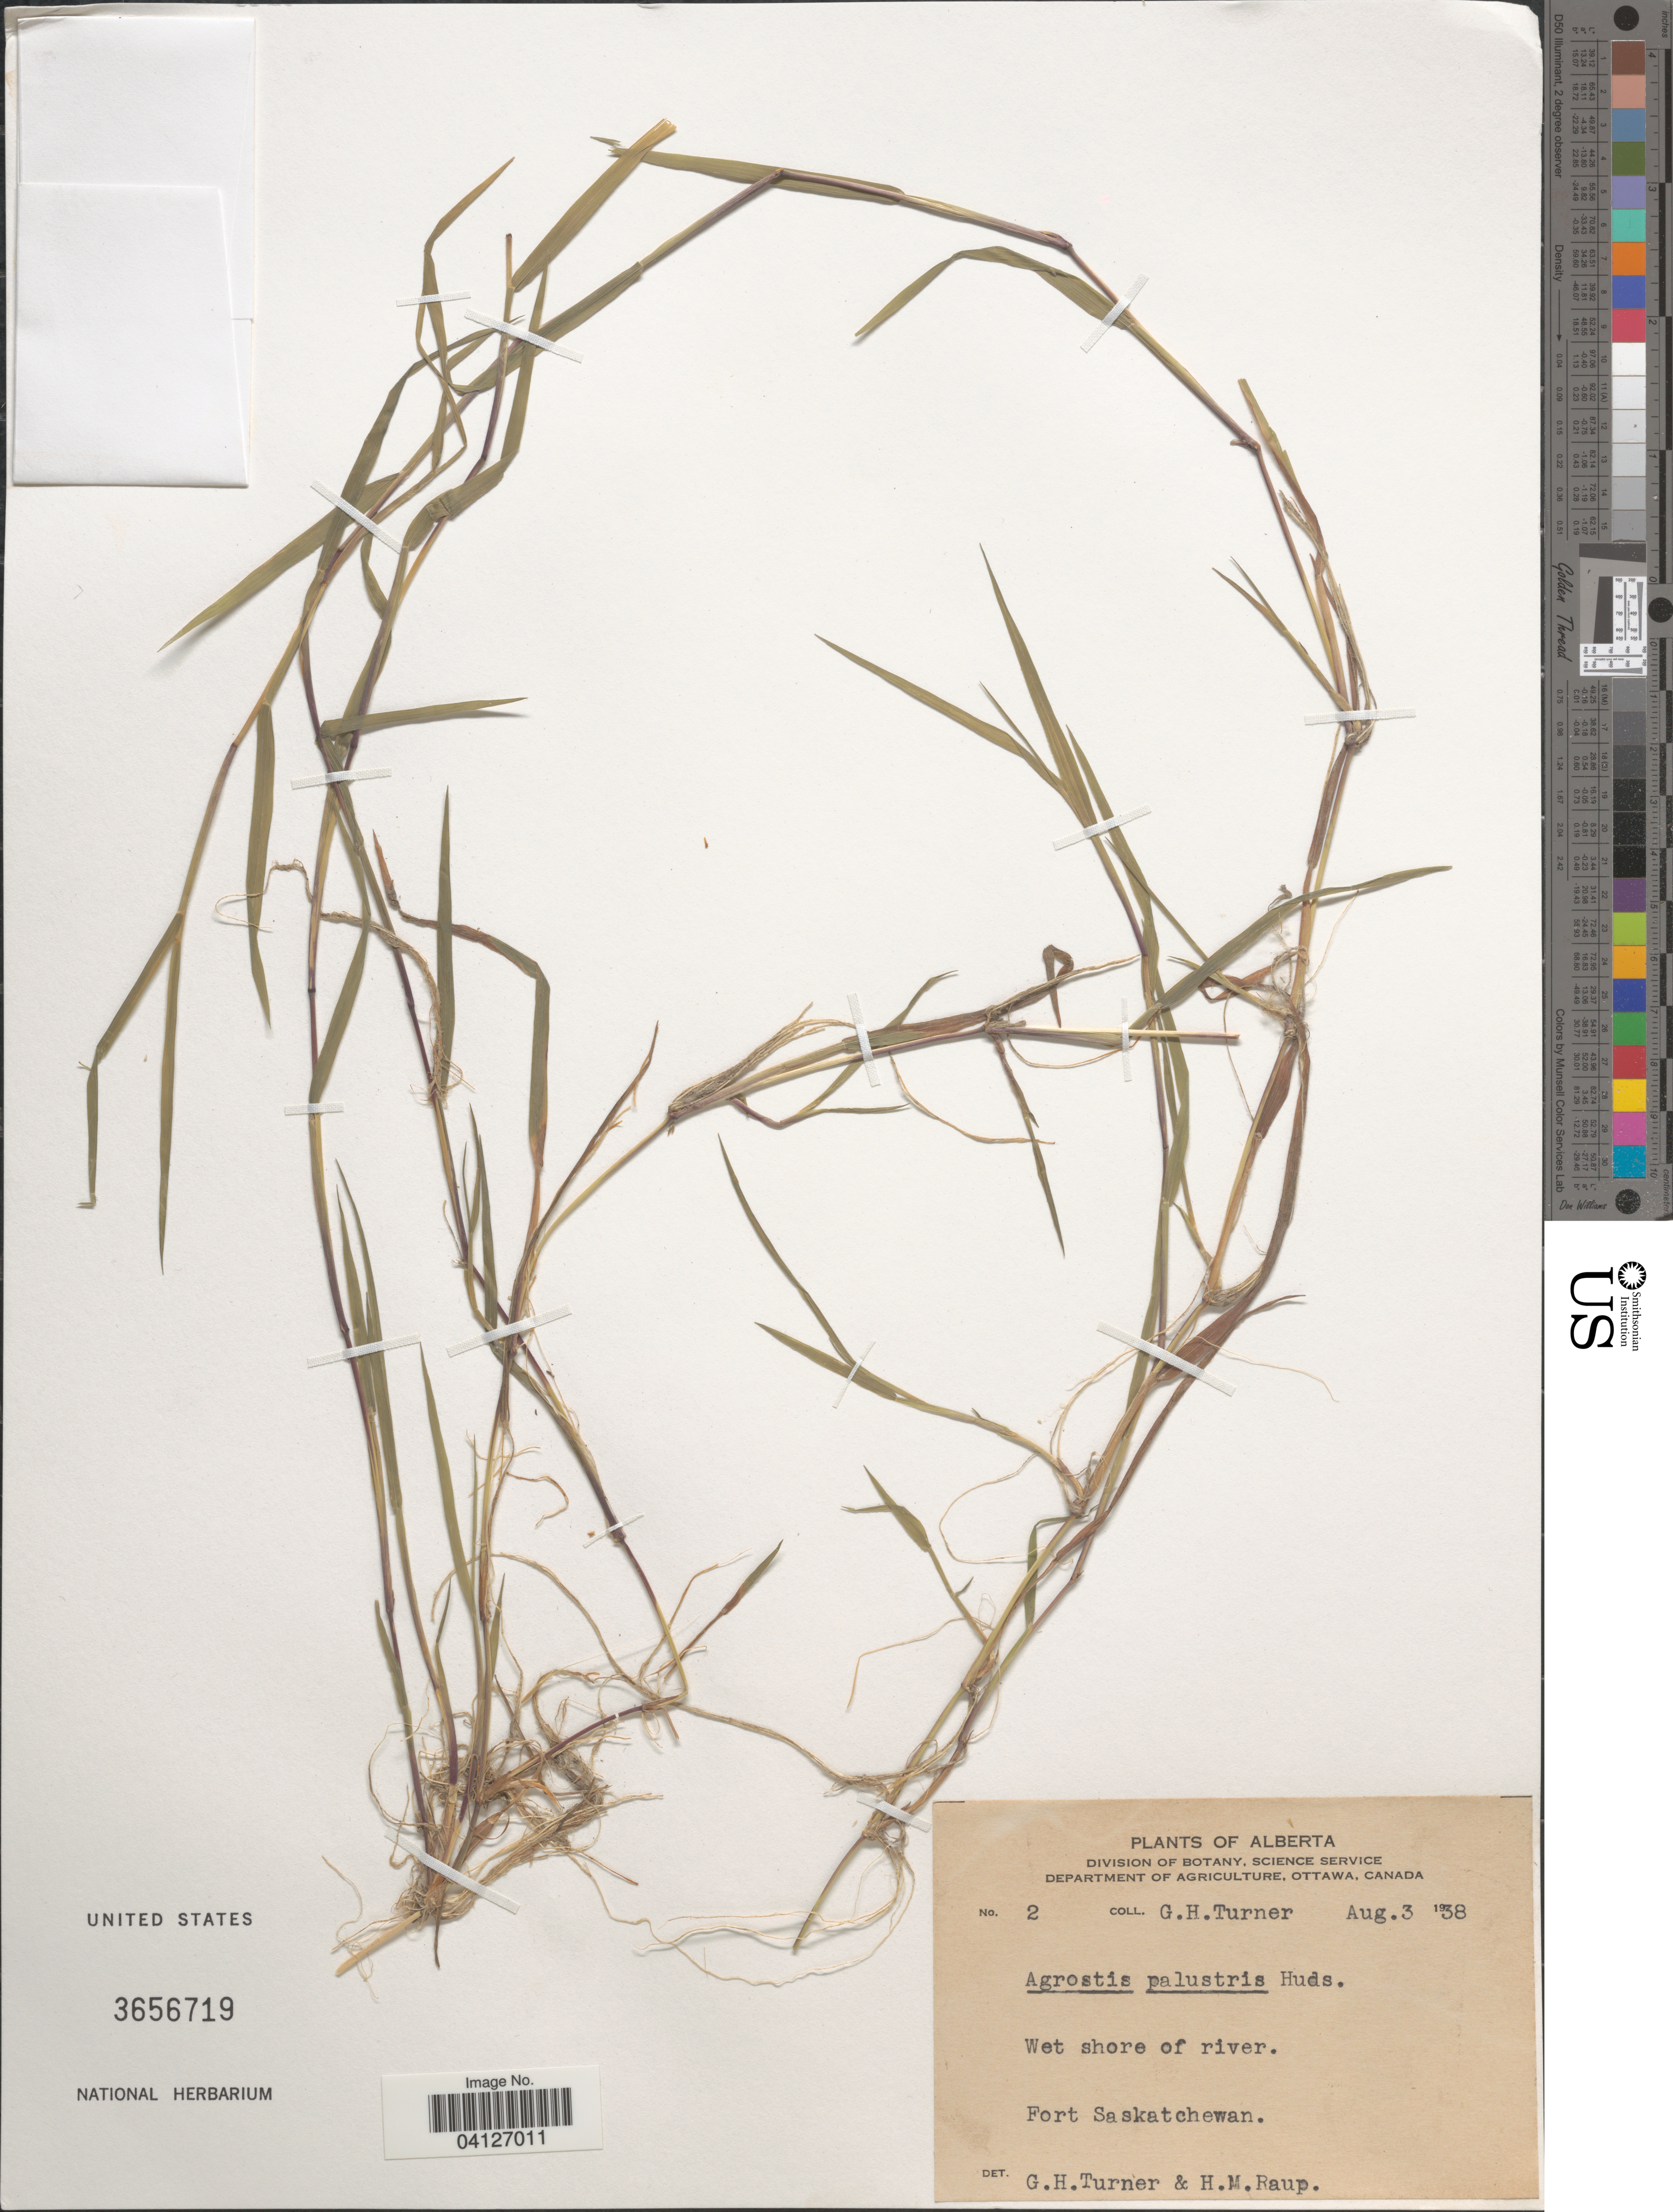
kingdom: Plantae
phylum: Tracheophyta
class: Liliopsida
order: Poales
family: Poaceae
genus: Agrostis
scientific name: Agrostis palustris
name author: Huds.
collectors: G. H. Turner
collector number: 2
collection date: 1938-08-03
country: Canada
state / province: Alberta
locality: Wet shore of river. Fort Saskatchewan.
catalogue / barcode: US 3656719